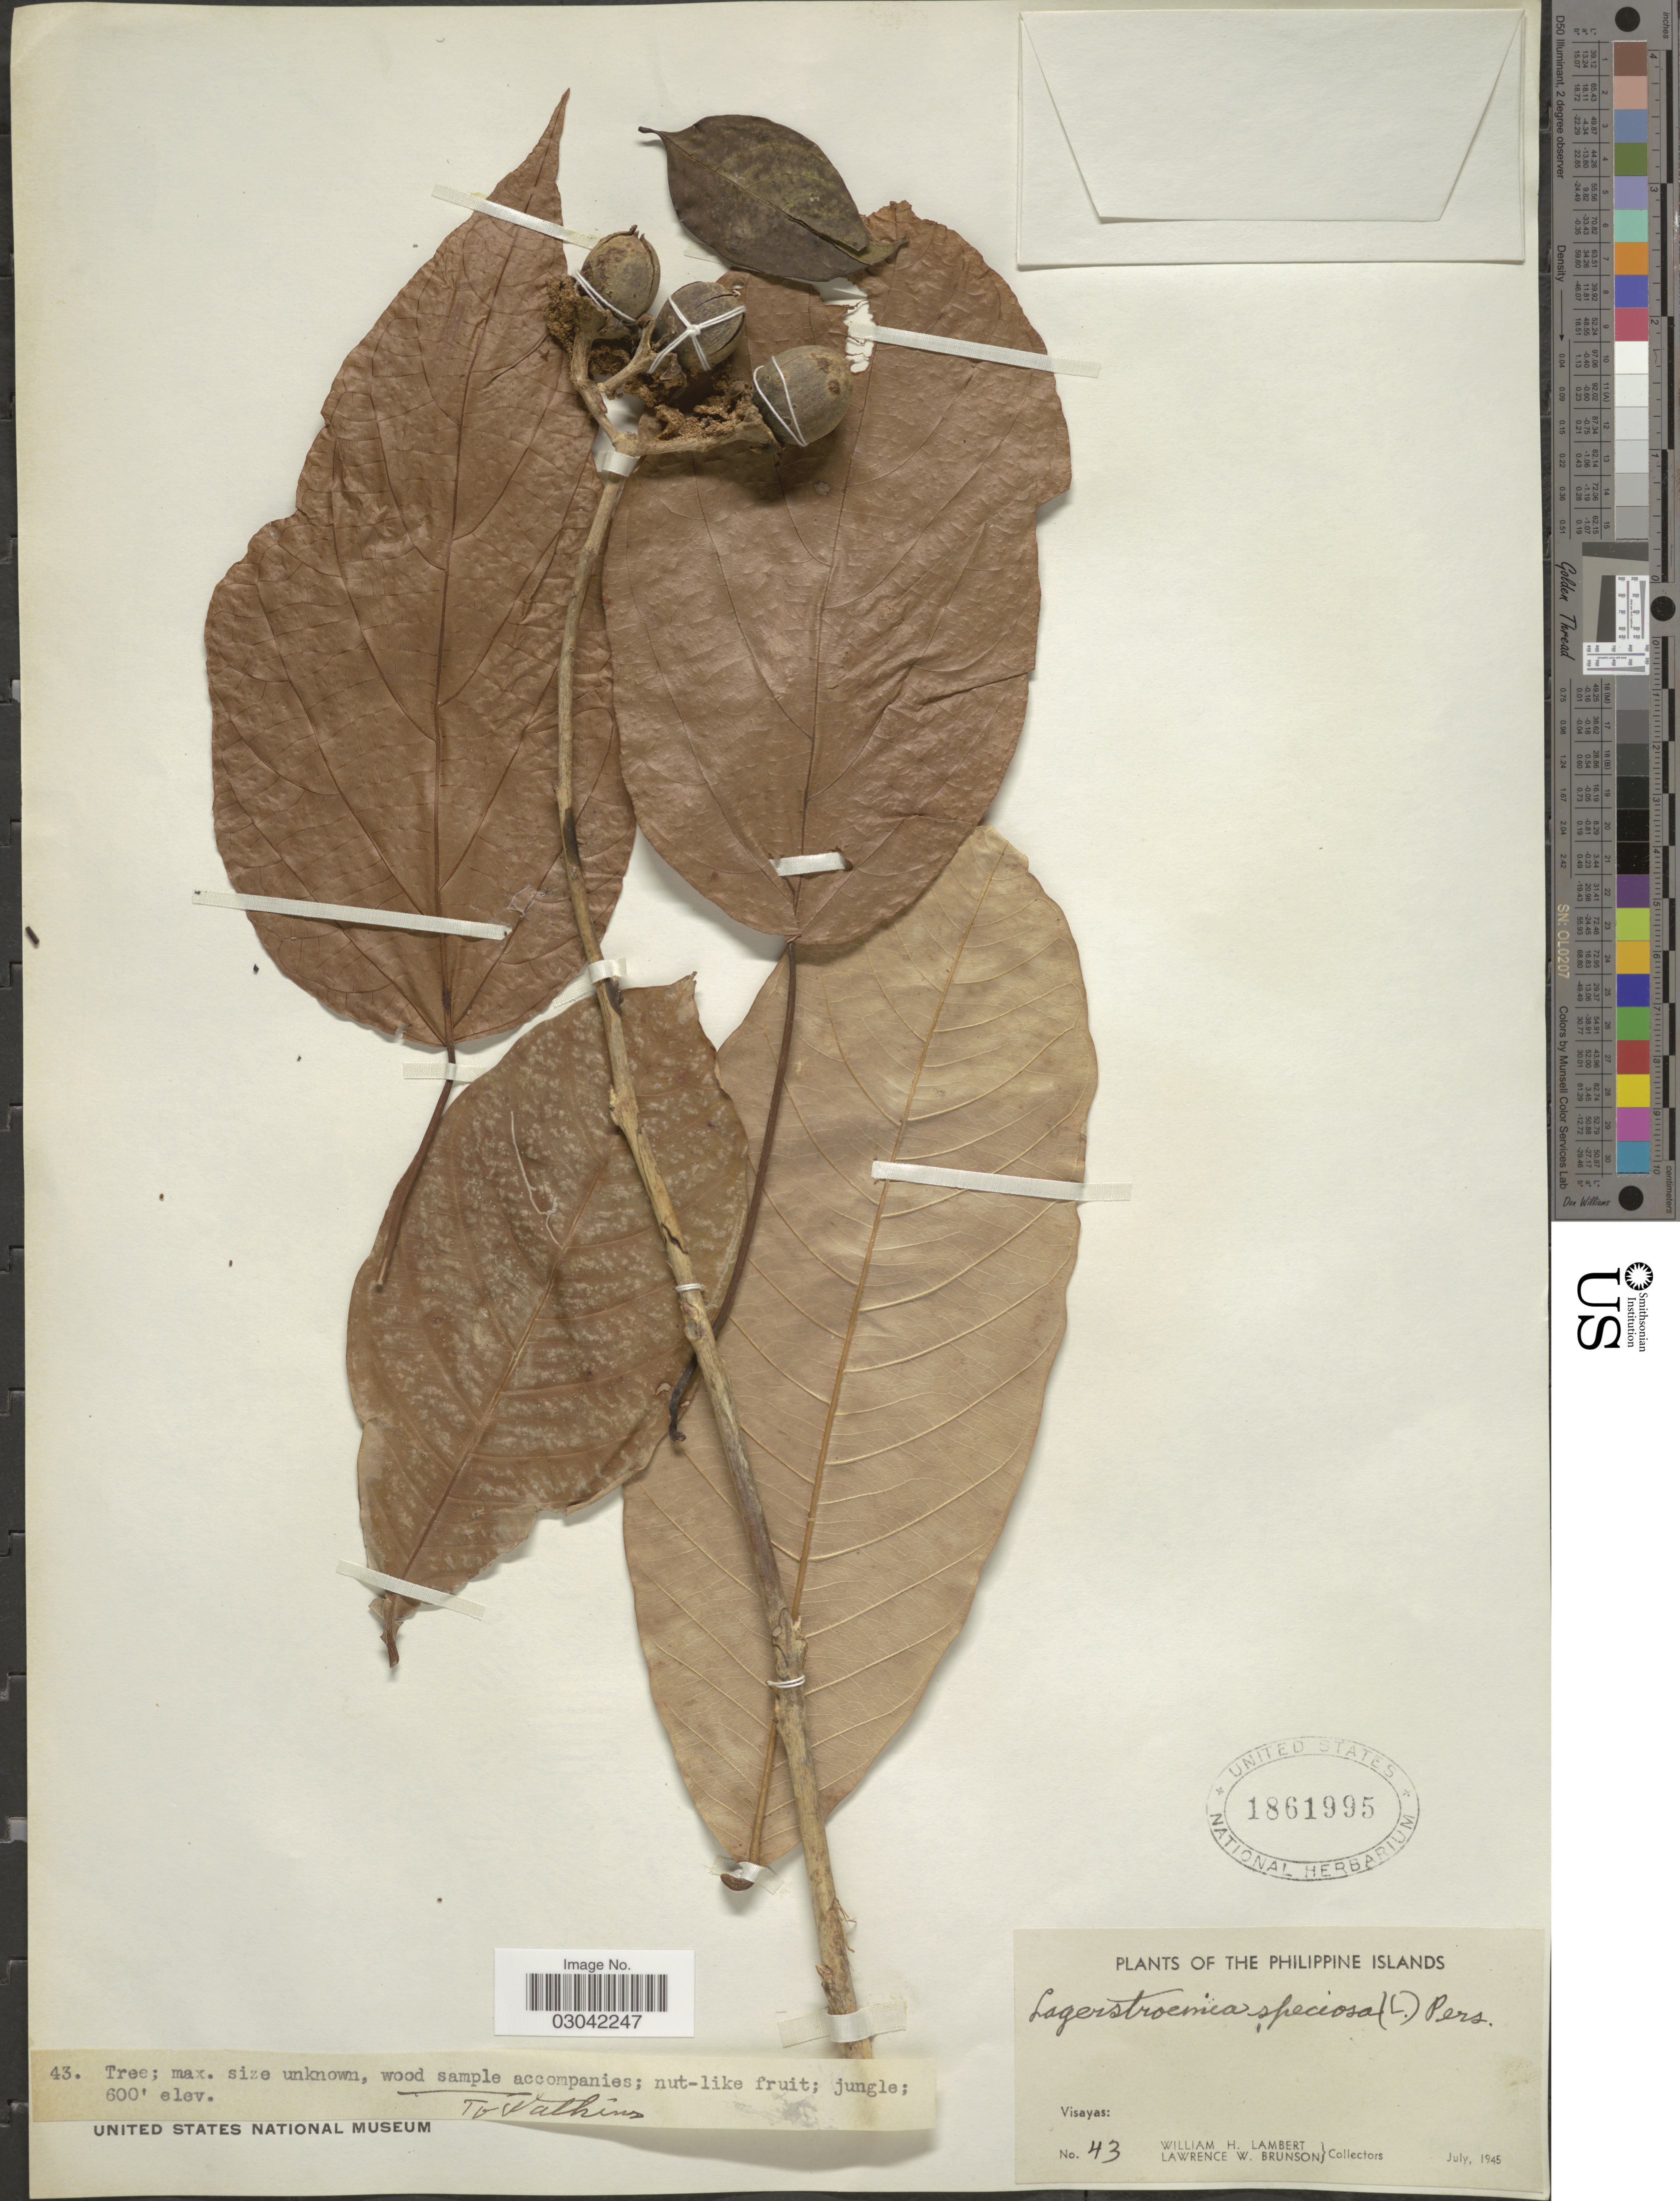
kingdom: Plantae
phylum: Tracheophyta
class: Magnoliopsida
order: Myrtales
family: Lythraceae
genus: Lagerstroemia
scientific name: Lagerstroemia speciosa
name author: (L.) Pers.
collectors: W. Lambert & L. Brunson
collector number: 43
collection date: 1945-07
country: Philippines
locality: Visayas.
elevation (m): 183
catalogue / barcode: US 1861995